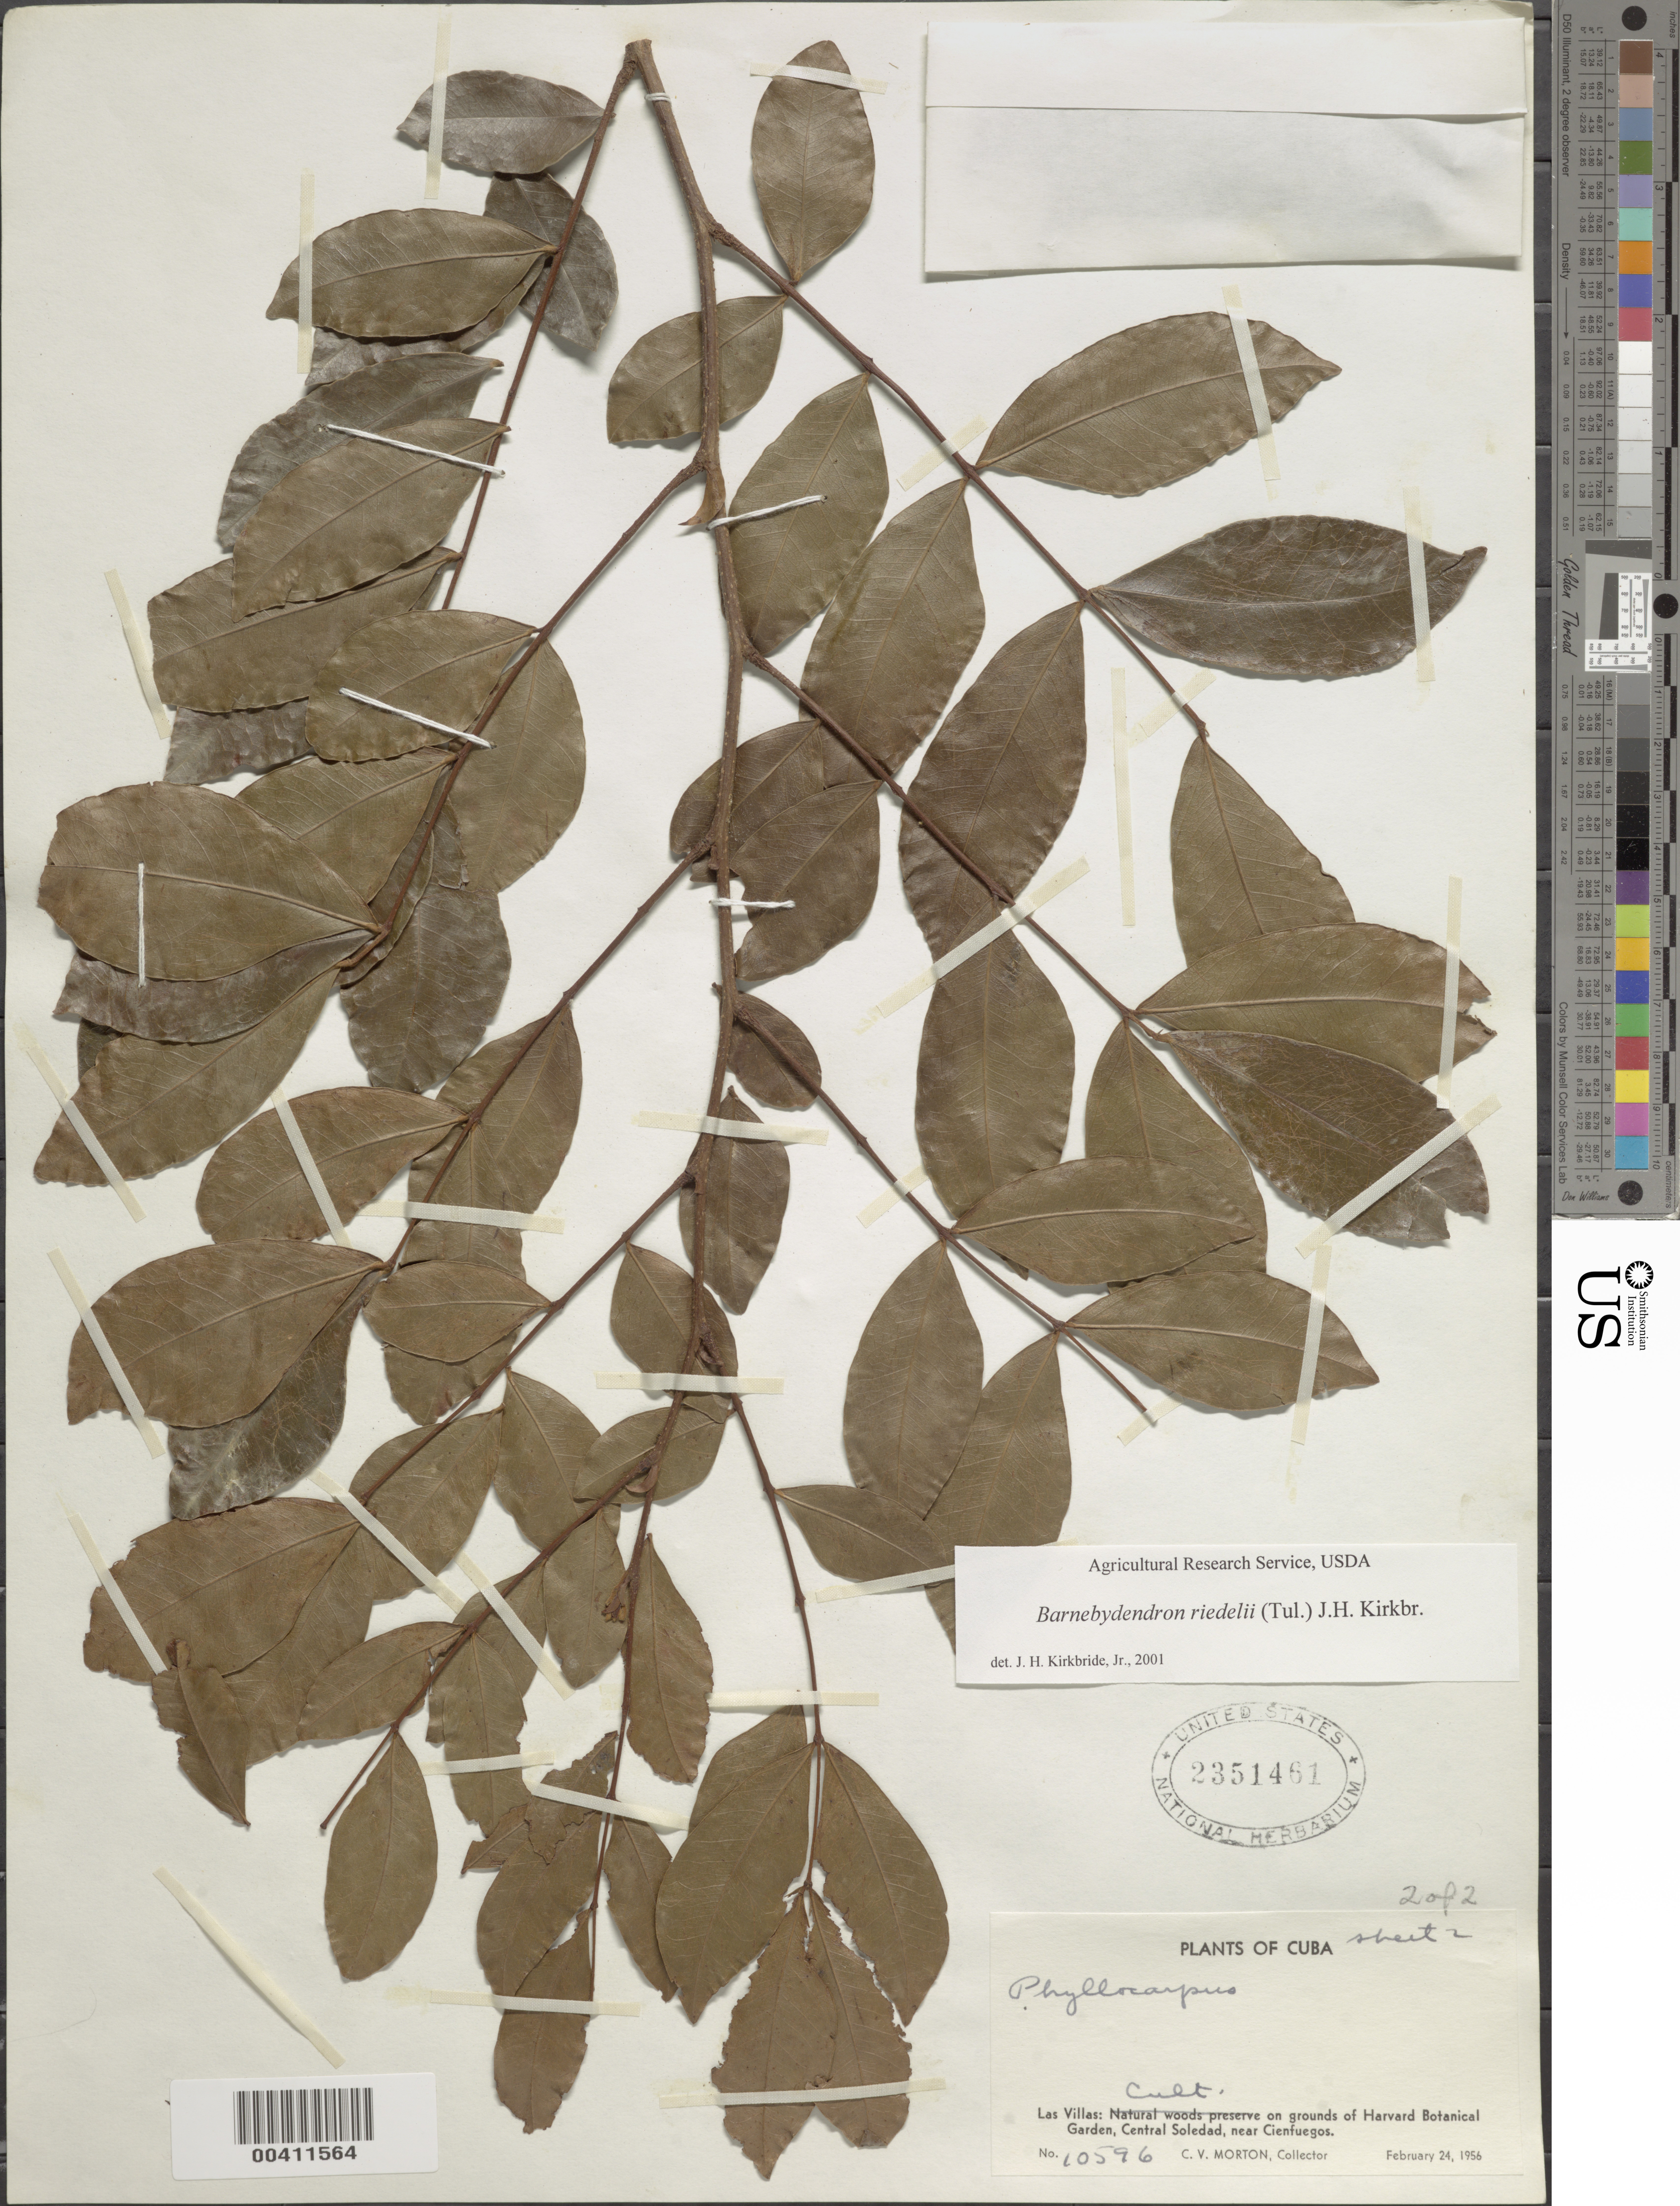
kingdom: Plantae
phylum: Tracheophyta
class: Magnoliopsida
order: Fabales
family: Fabaceae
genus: Barnebydendron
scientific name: Barnebydendron riedelii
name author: (Tul.) J.H. Kirkbr.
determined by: Kirkbride, J. H.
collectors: C. V. Morton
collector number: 10596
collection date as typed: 24 Feb 1956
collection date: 1956-02-24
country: Cuba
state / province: Las Villas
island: Greater Antilles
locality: Near cienfuegos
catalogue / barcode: US 2351461